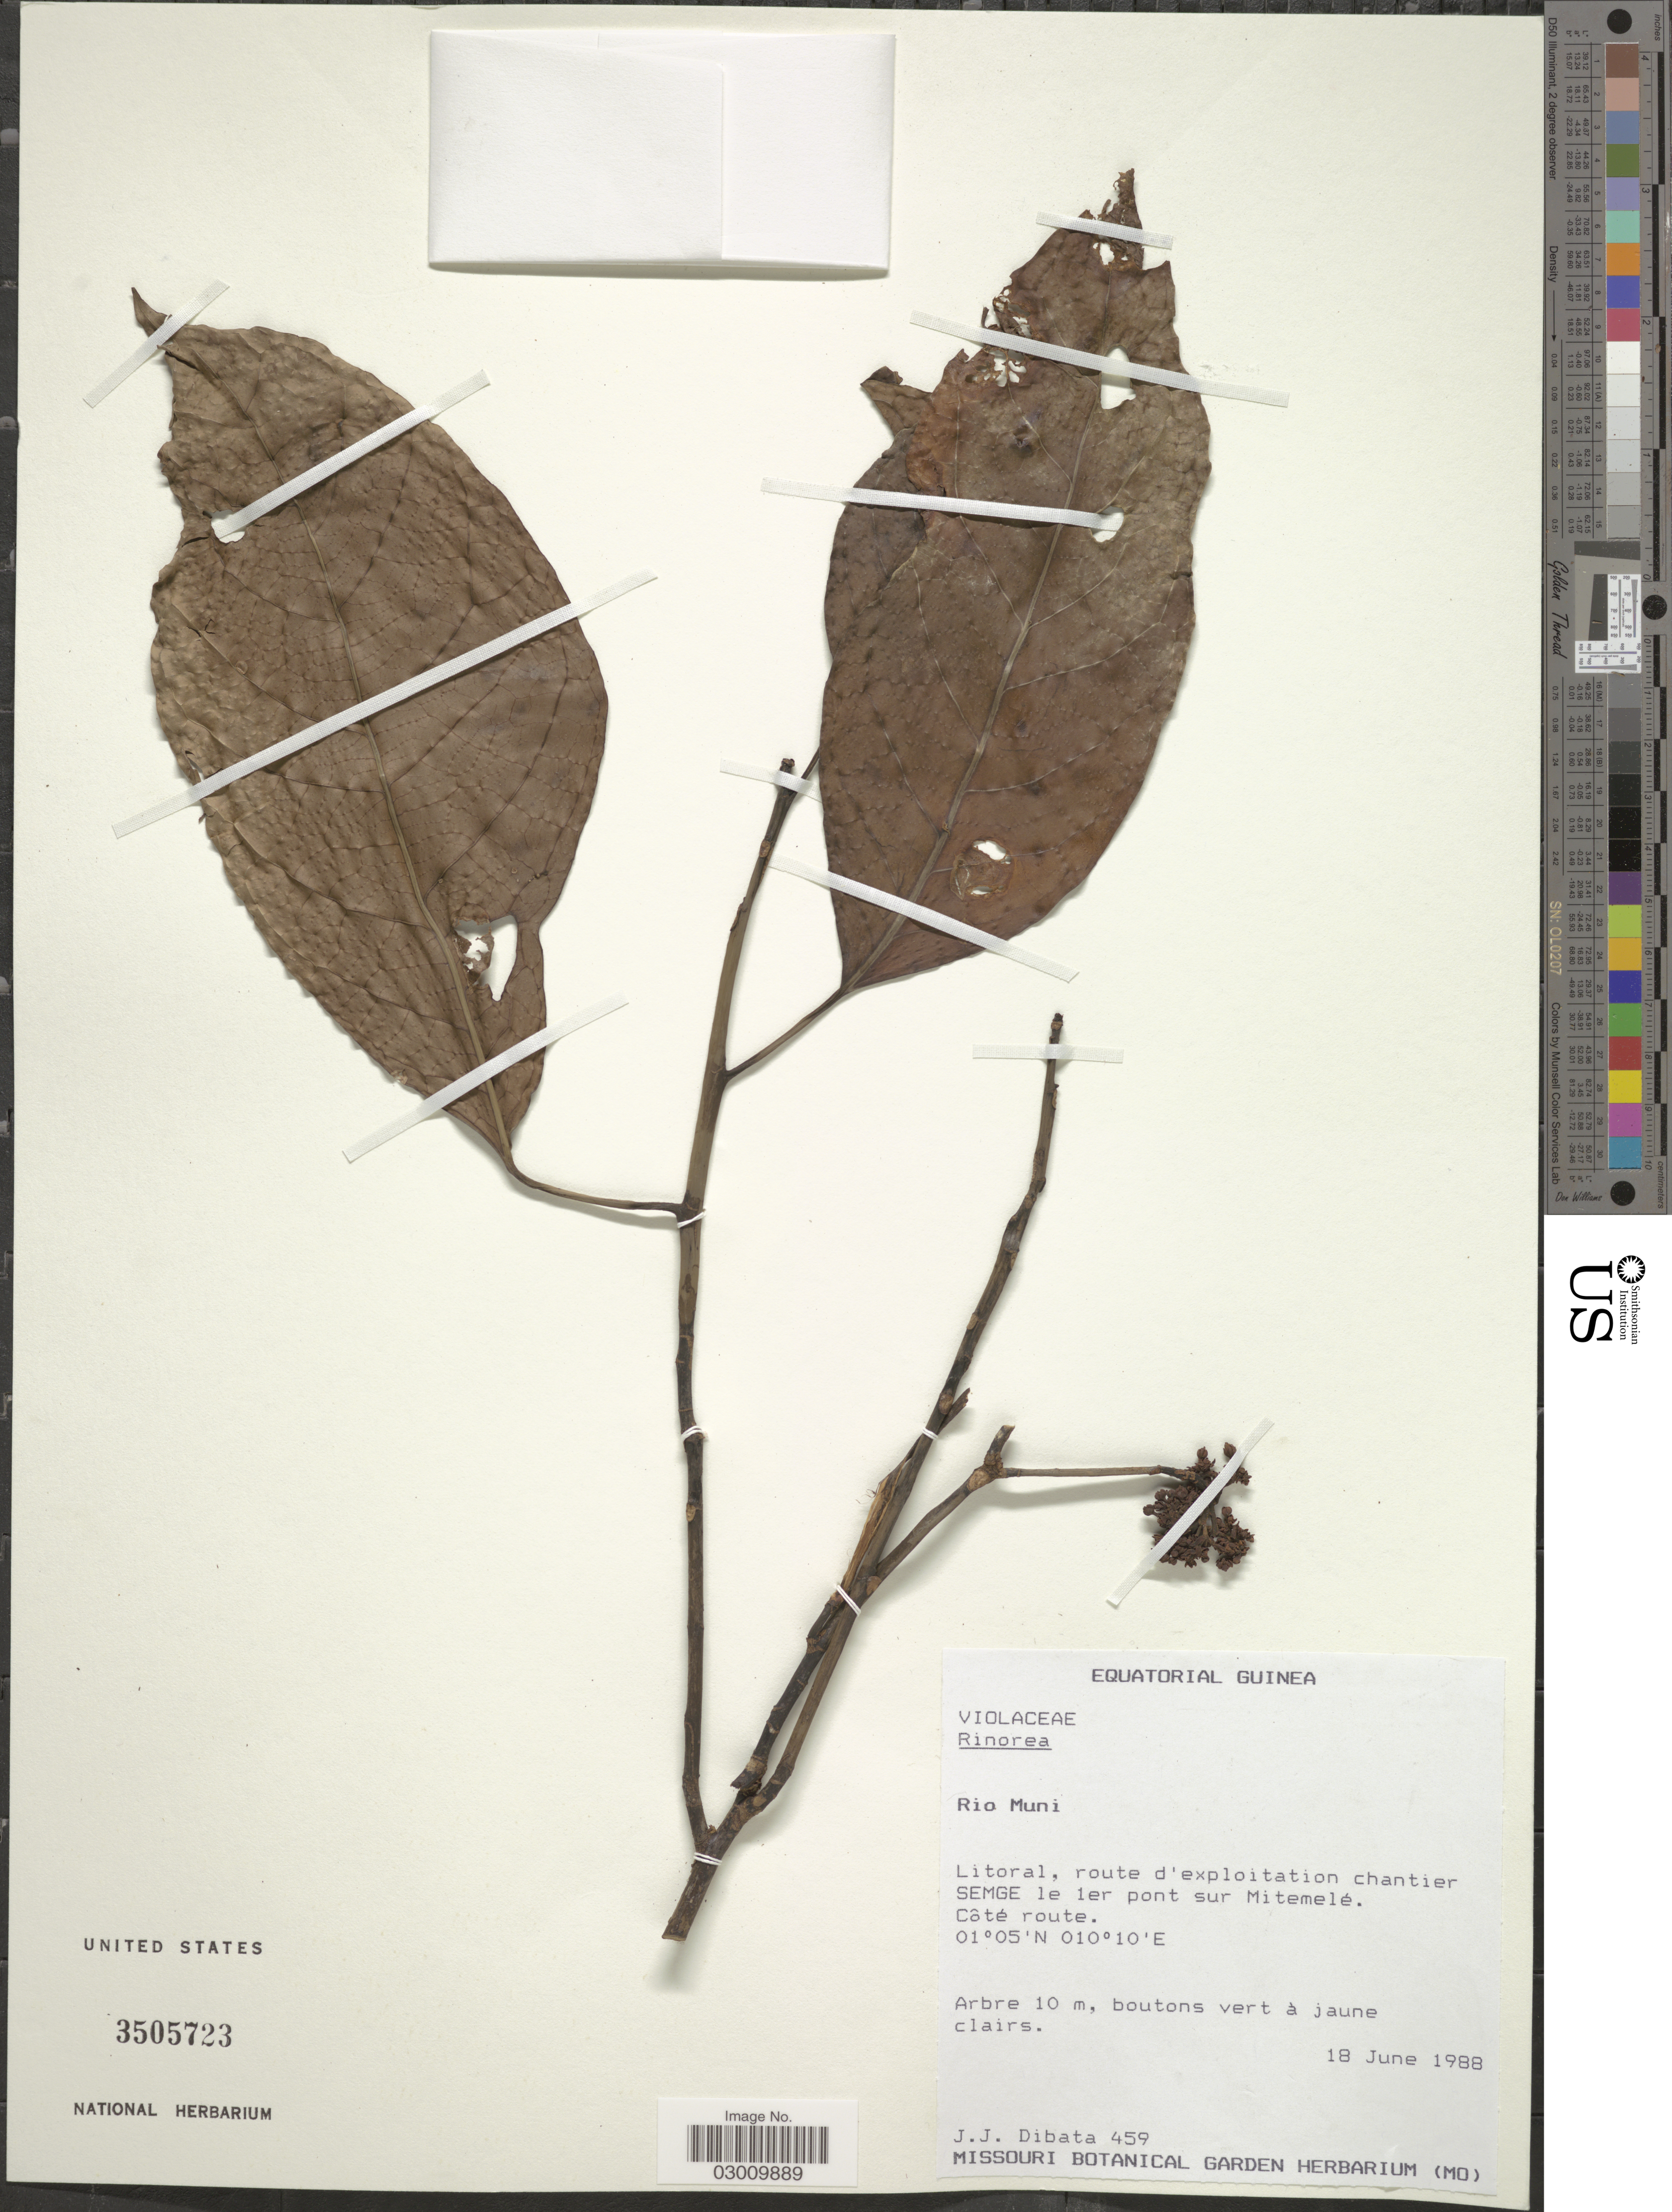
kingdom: Plantae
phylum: Tracheophyta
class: Magnoliopsida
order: Malpighiales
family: Violaceae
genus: Rinorea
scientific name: Rinorea sp.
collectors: J. Dibata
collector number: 459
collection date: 1988-06-18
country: Equatorial Guinea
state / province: Litoral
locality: Rio Muni. Route d'exploitation chantier SEMGE le 1er pont sur Mitemelé. Côte route.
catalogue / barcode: US 3505723